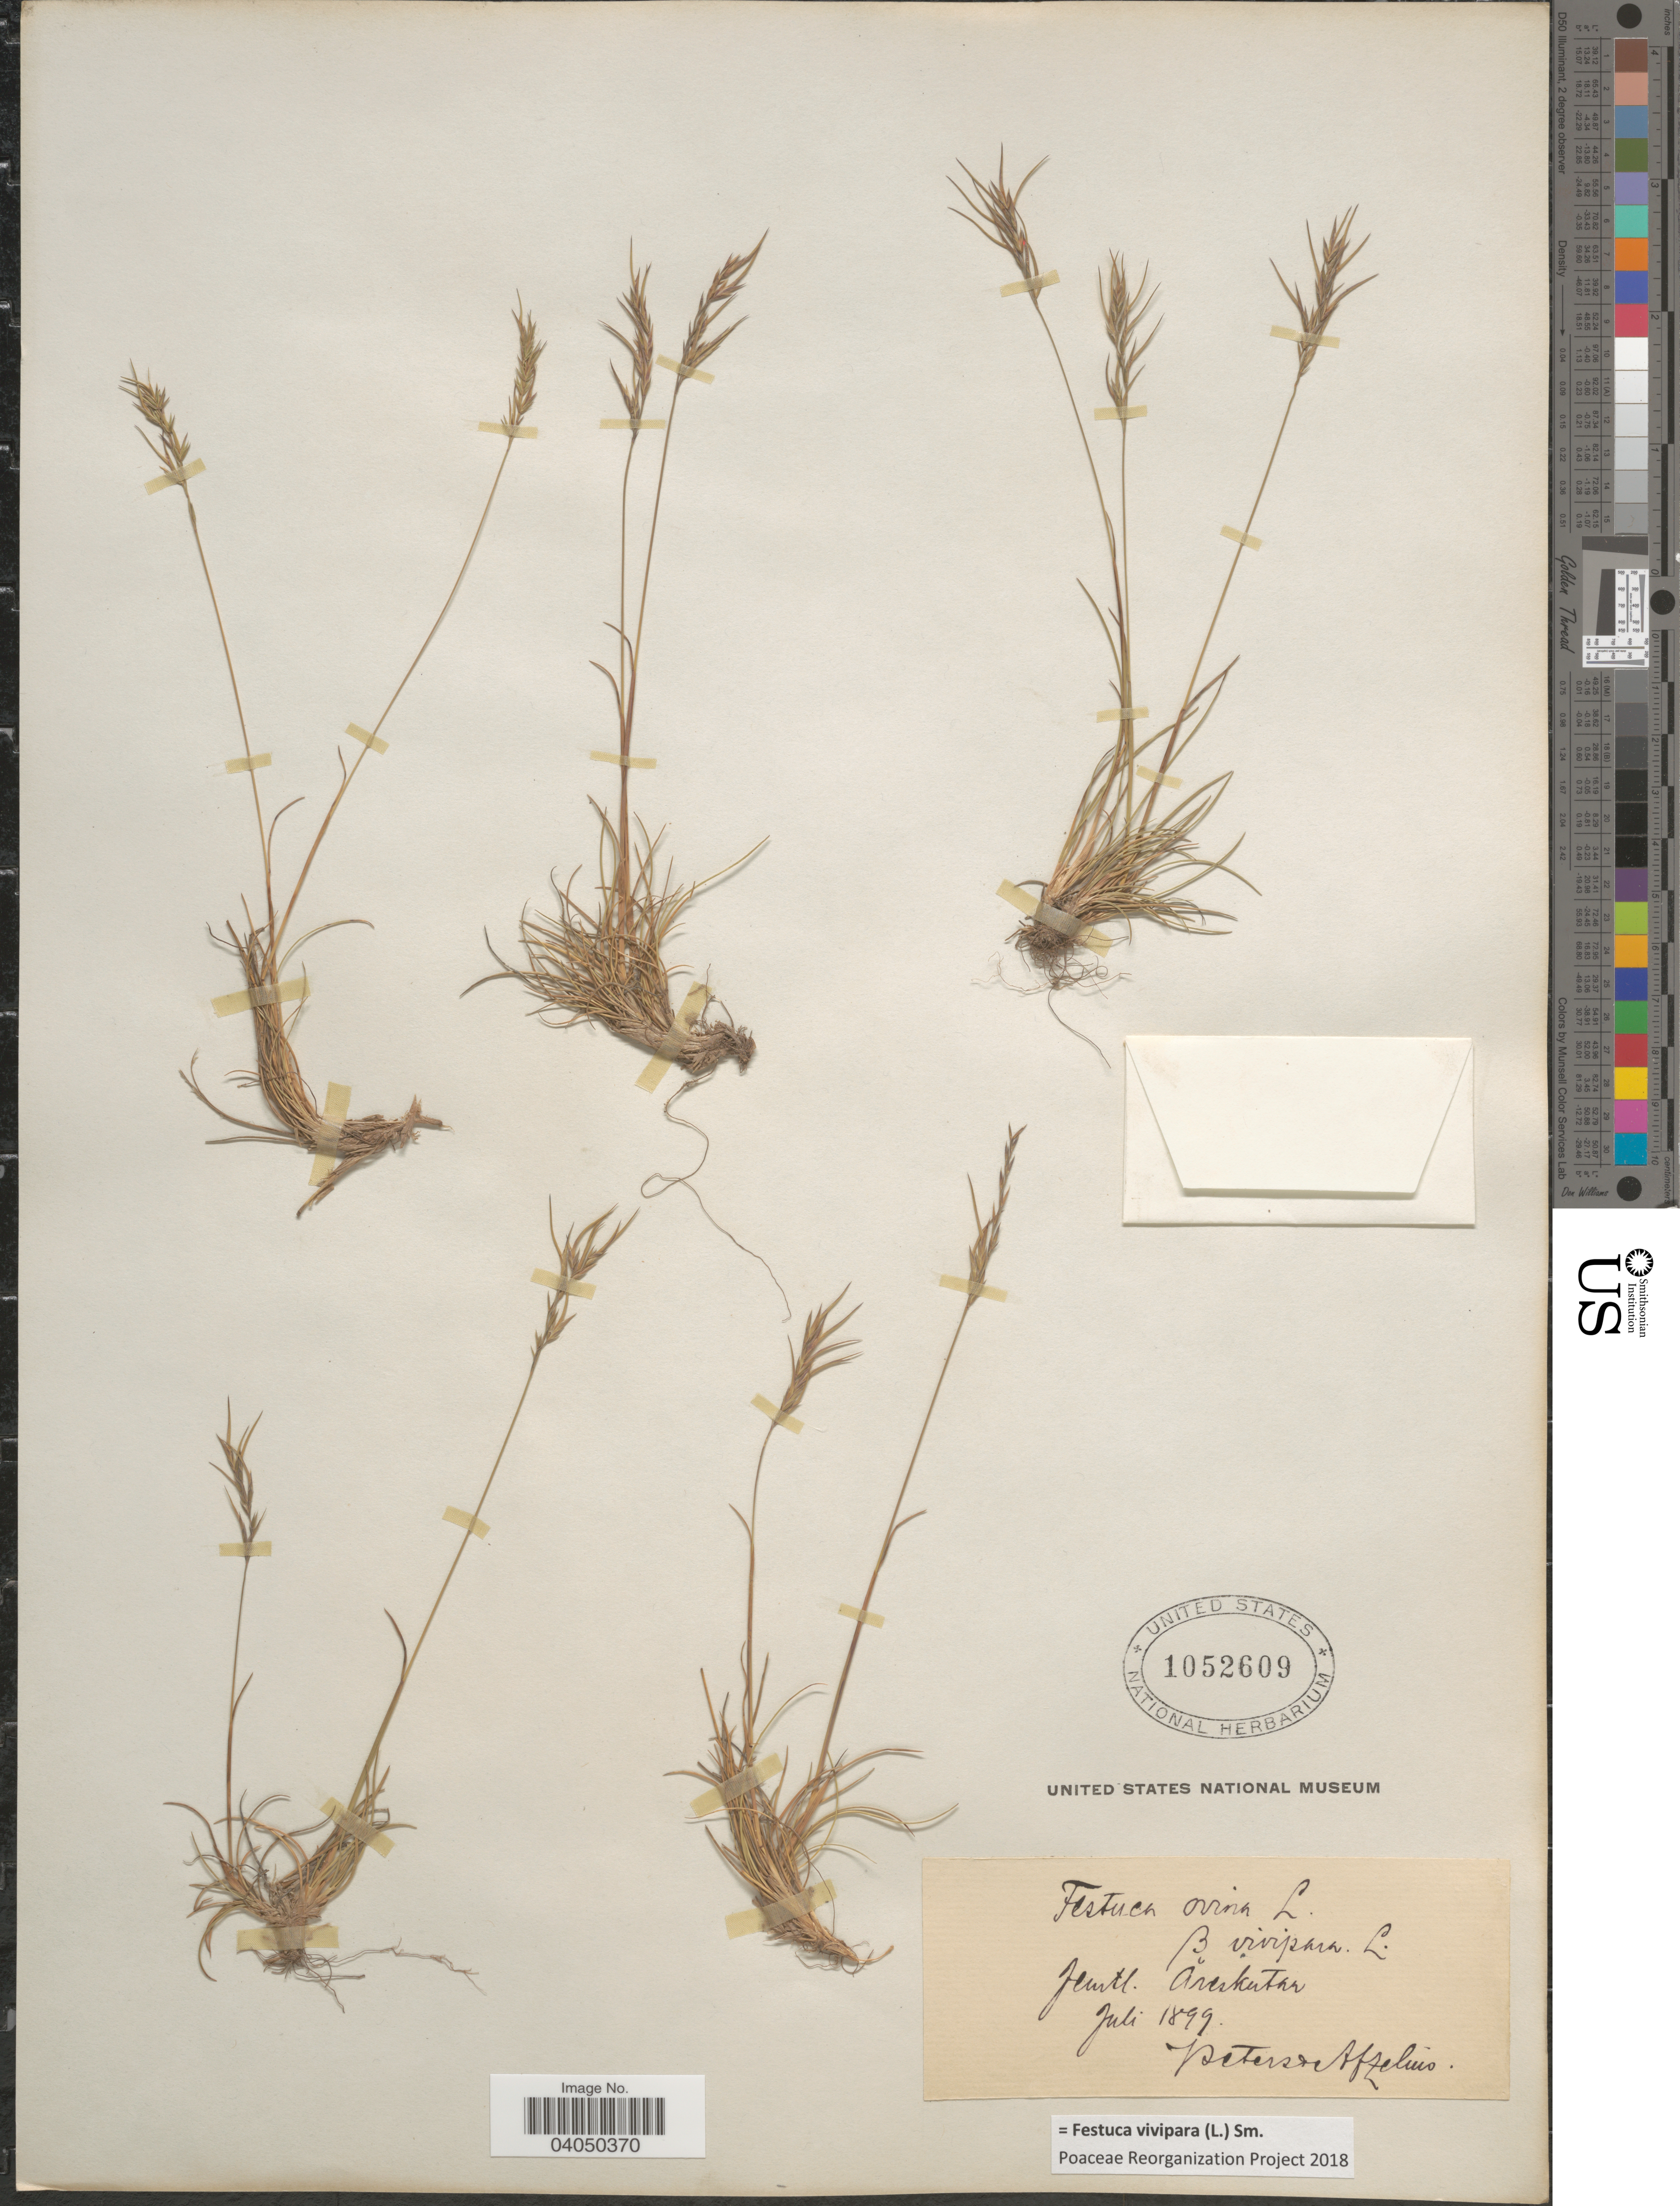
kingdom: Plantae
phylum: Tracheophyta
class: Liliopsida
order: Poales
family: Poaceae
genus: Festuca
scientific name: Festuca vivipara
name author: (L.) Sm.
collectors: P. C. Afzelius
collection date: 1899-07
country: Sweden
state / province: Jämtland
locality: Jemtl. Åreskutan.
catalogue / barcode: US 1052609